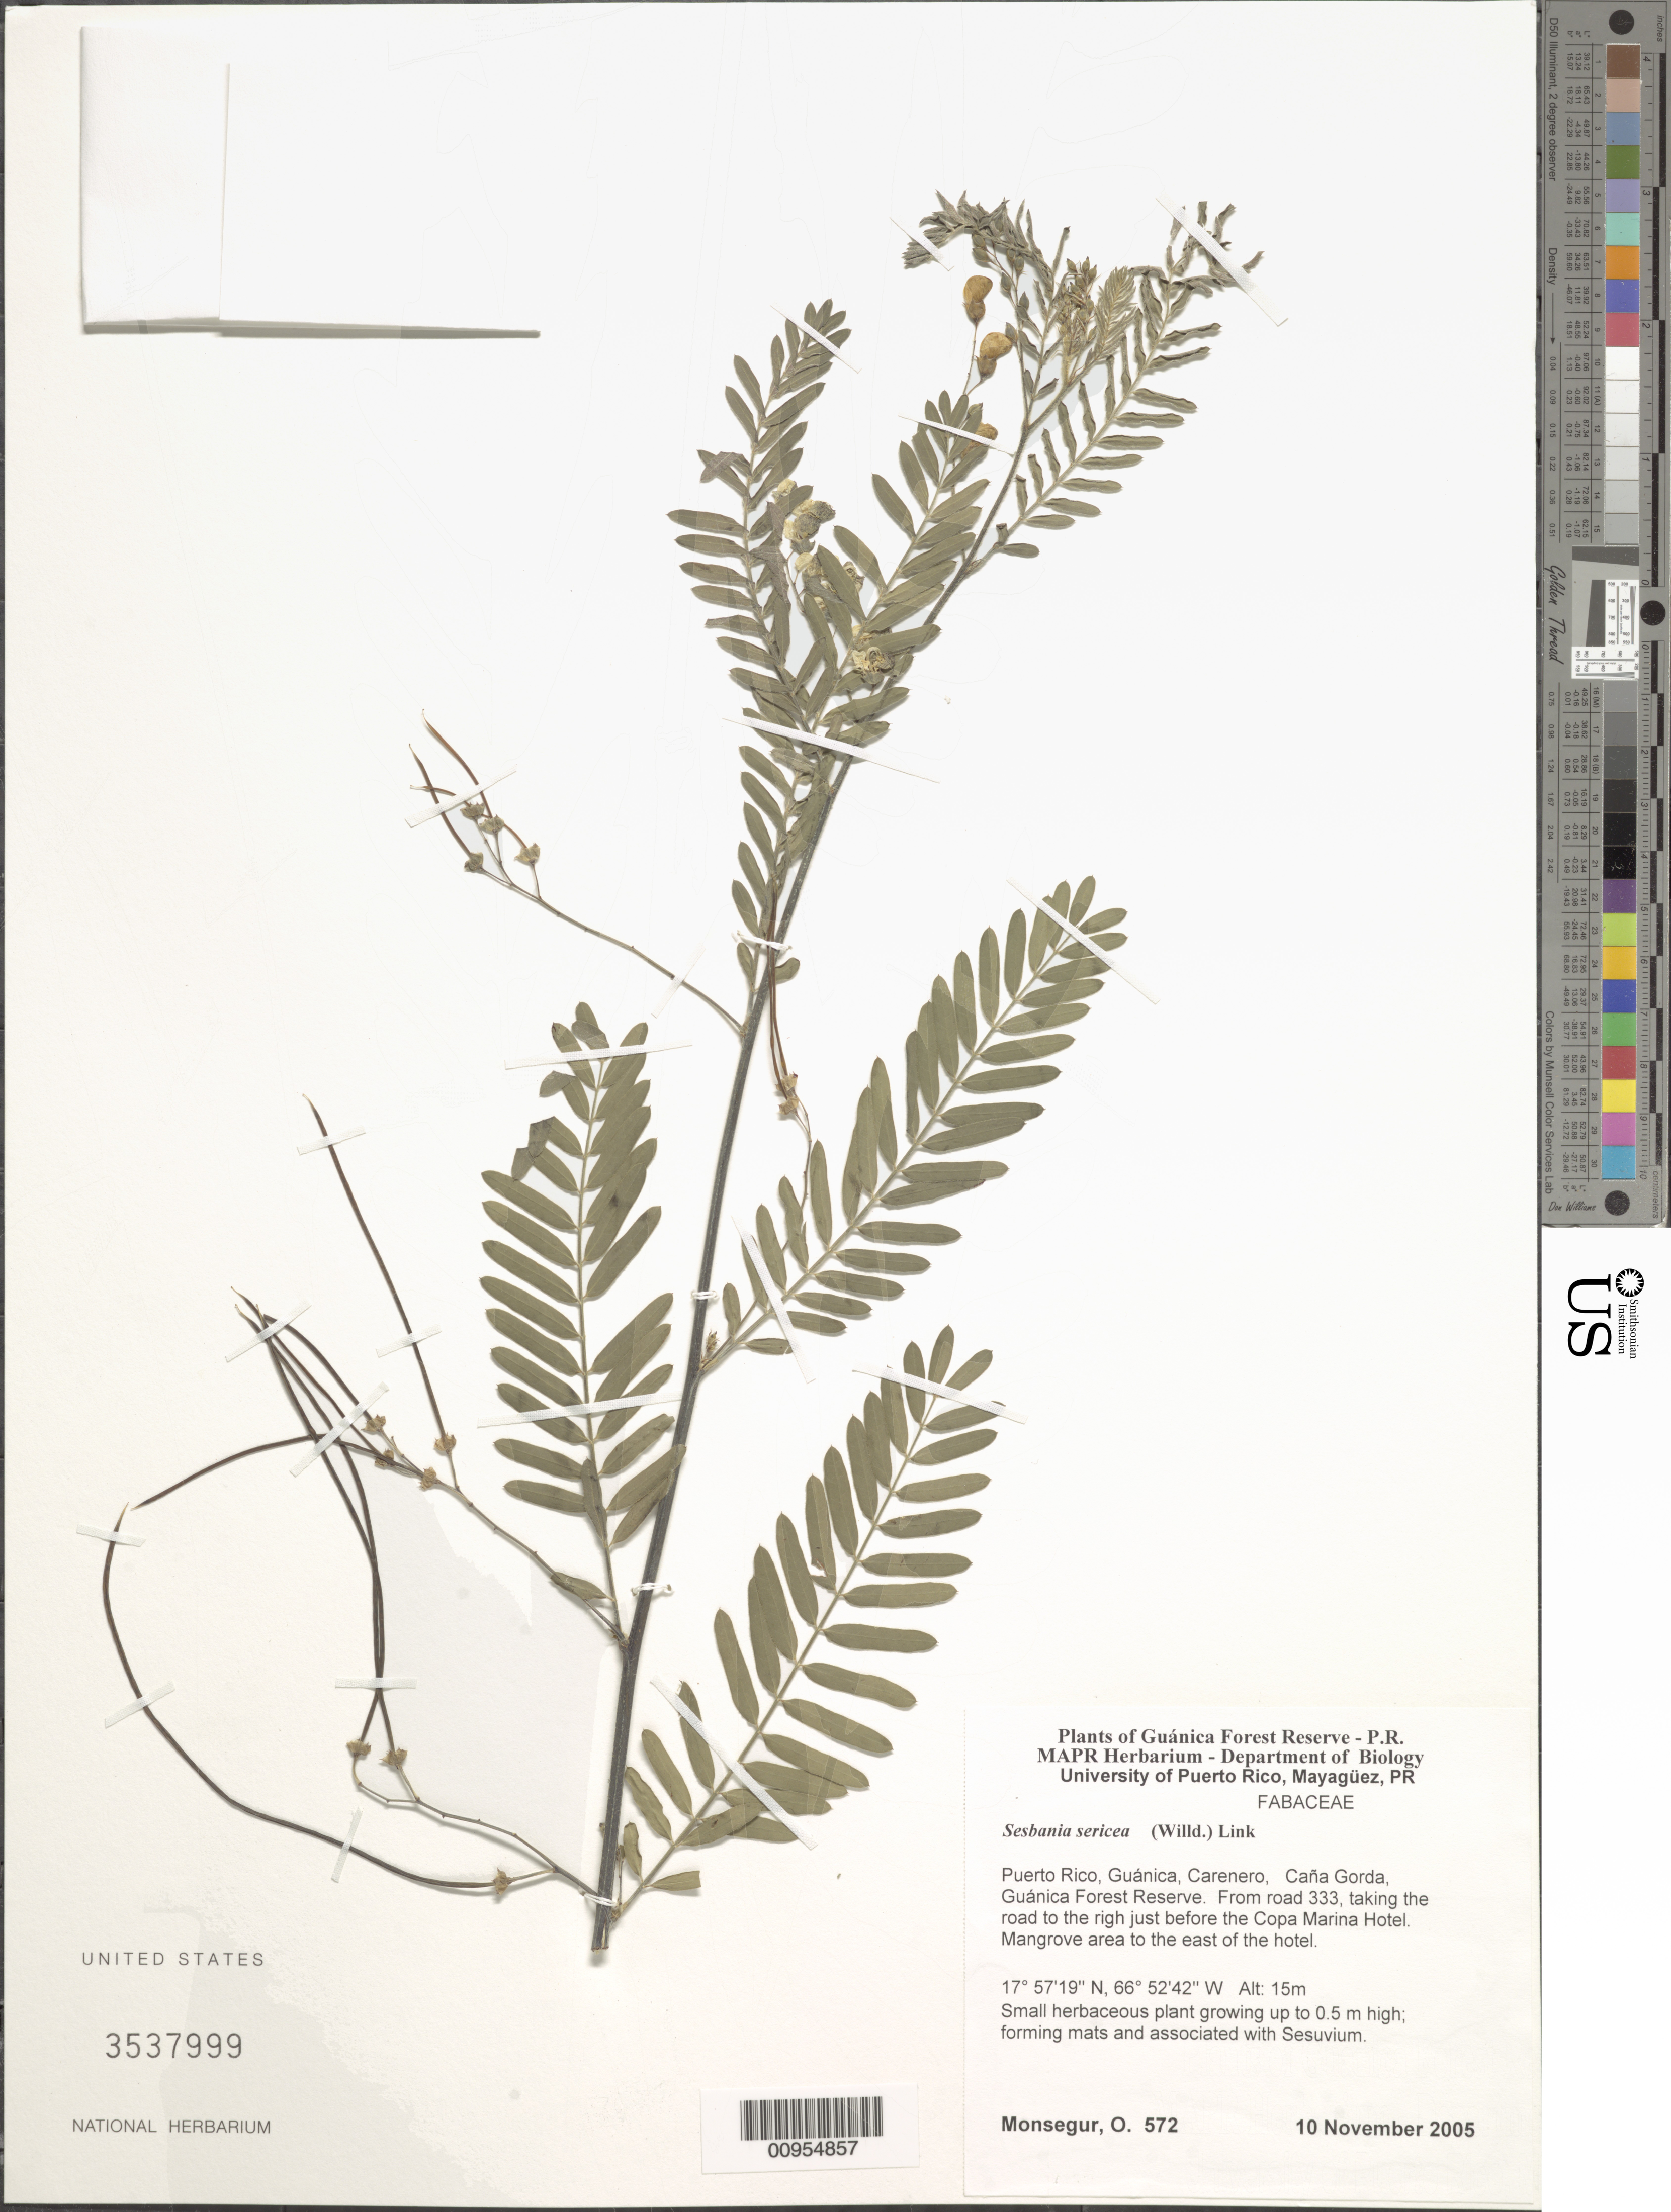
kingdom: Plantae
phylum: Tracheophyta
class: Magnoliopsida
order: Fabales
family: Fabaceae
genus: Sesbania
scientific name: Sesbania sericea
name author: (Willd.) Link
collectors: O. Monsegur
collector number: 572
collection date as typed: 10 Nov 2005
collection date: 2005-11-10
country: Puerto Rico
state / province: Guánica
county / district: Carenero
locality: Guánica Forest Reserve. Caña Gorda, from road 333, taking the road to the righ just before the Copa Marina Hotel. Mangrove area to the east of the hotel.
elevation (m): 15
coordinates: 17.57189, 66.52422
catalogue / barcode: US 3537999